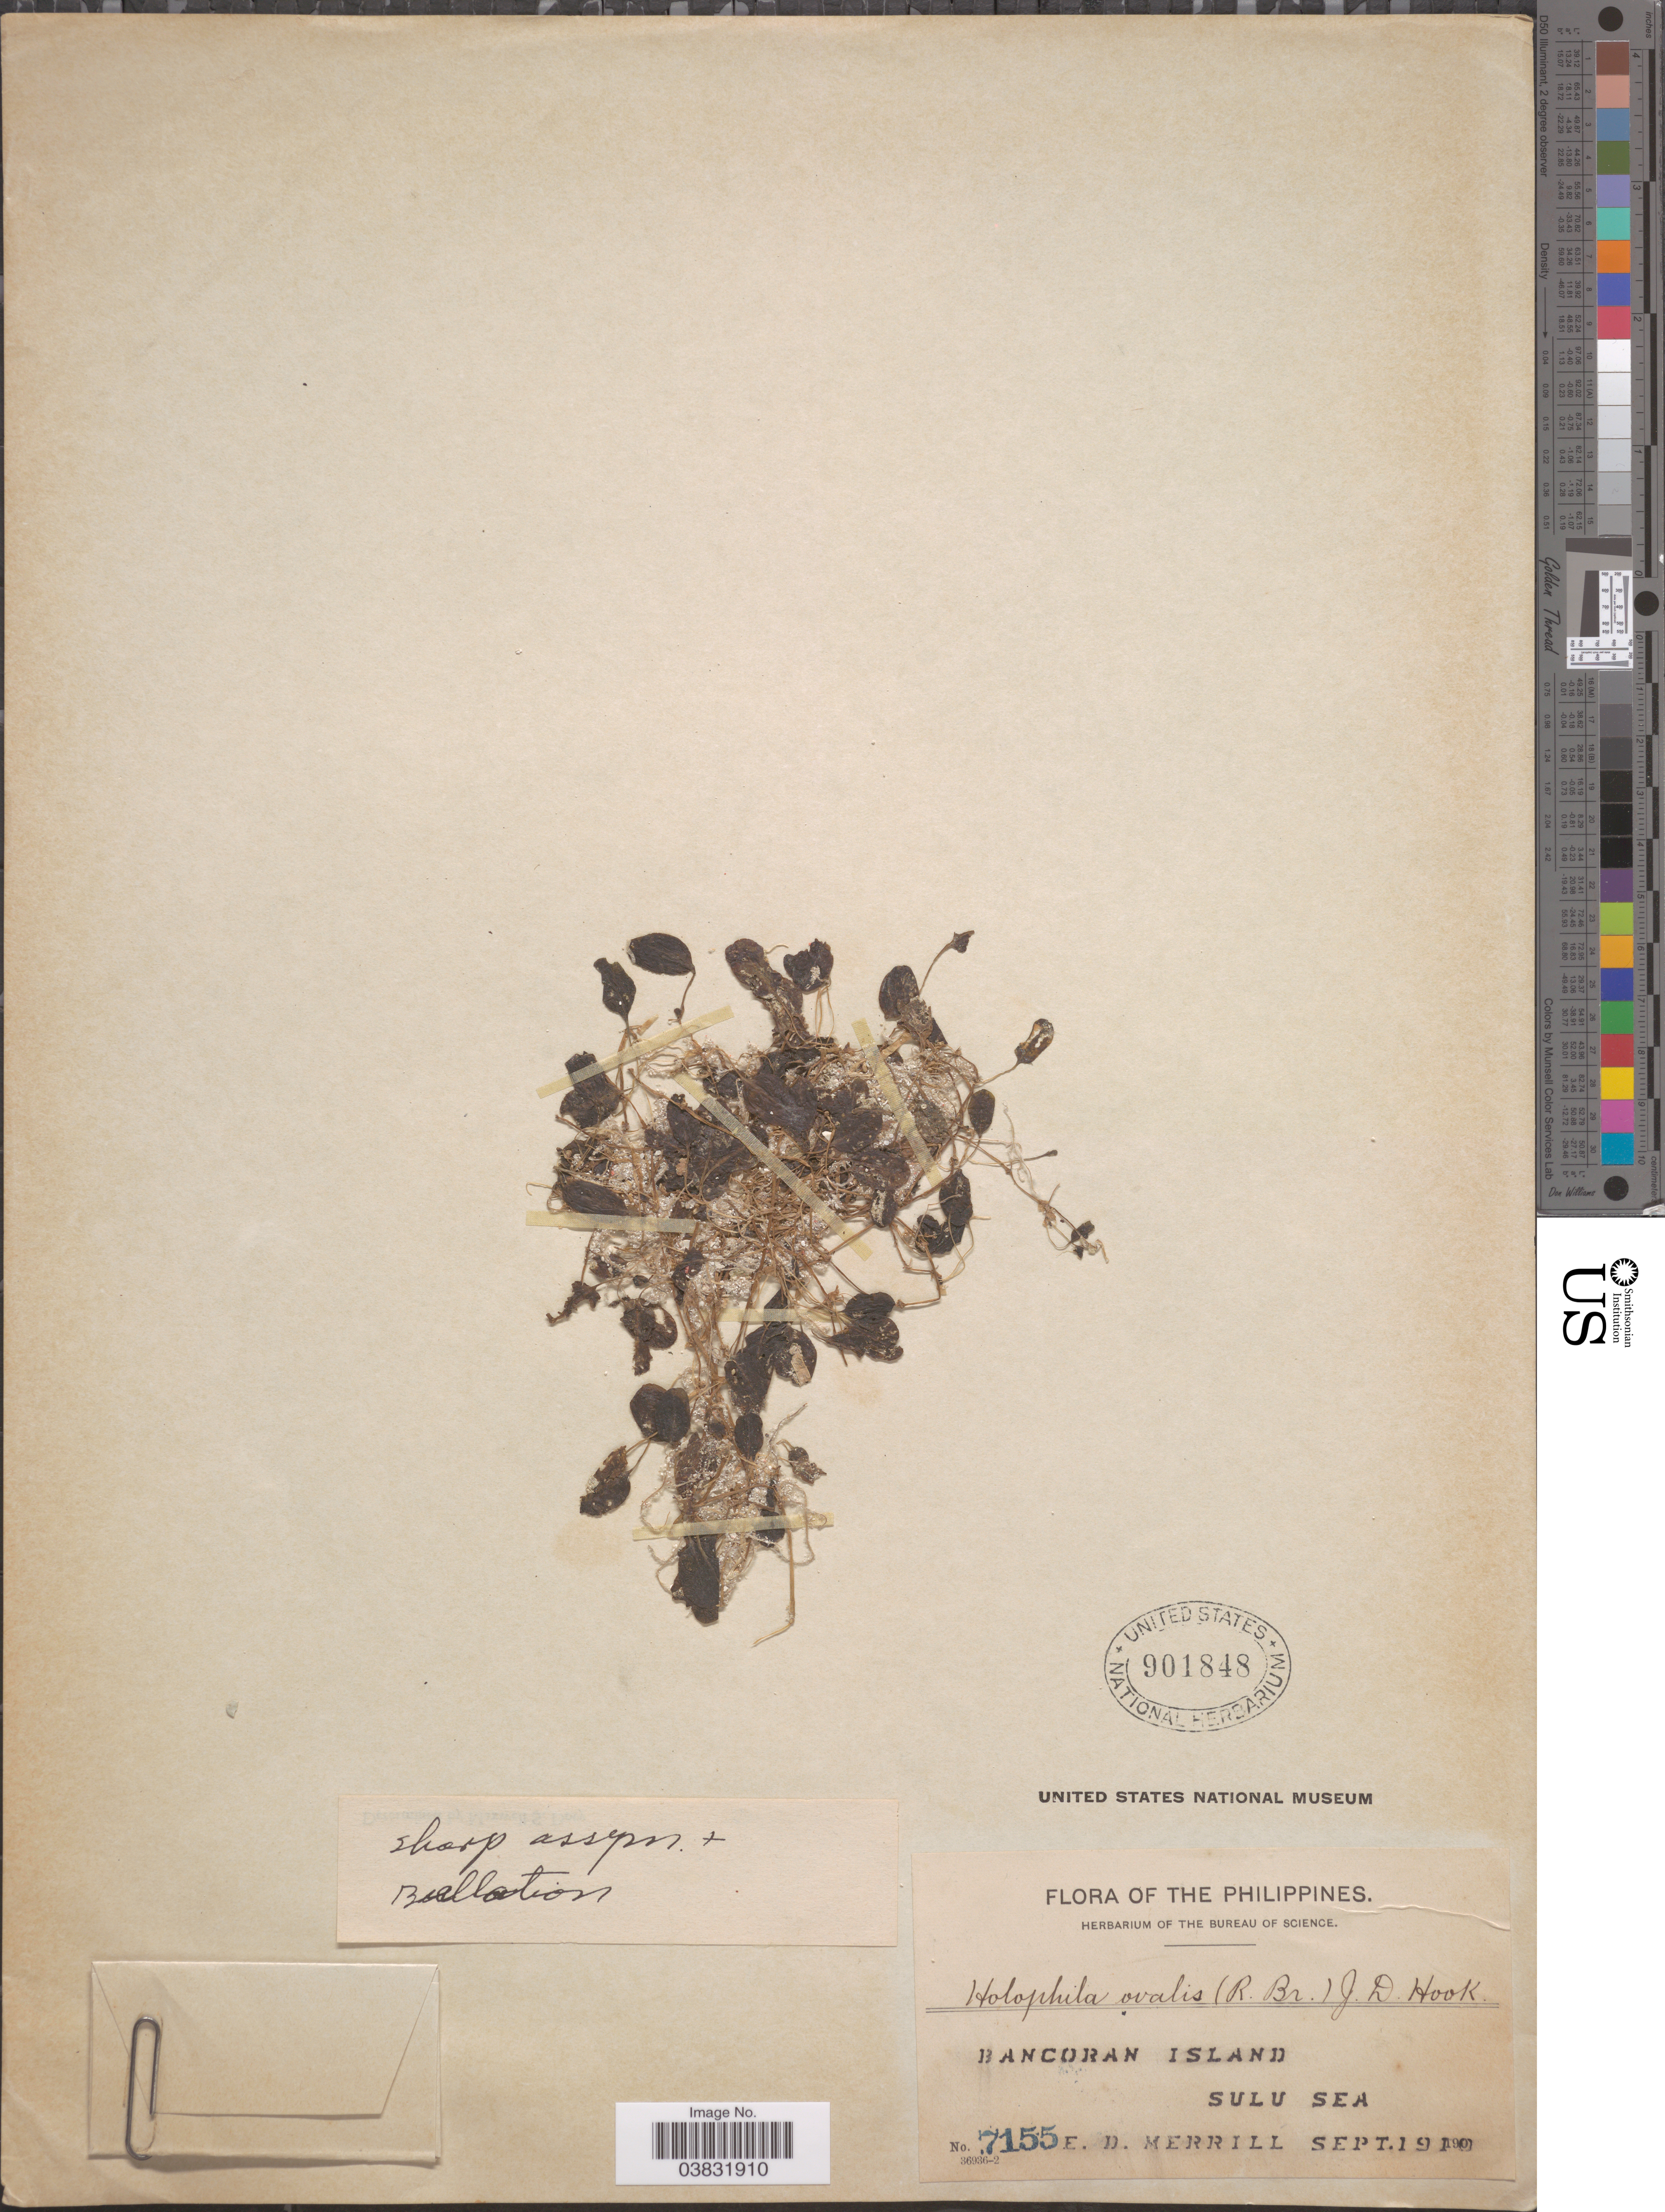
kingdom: Plantae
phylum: Tracheophyta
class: Liliopsida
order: Alismatales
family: Hydrocharitaceae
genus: Halophila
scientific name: Halophila ovalis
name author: (R. Br.) Hook. f.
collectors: E. D. Merrill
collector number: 7155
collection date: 1910-09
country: Philippines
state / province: Muslim Mindanao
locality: Bancoran Island. Sulu Sea.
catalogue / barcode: US 901848